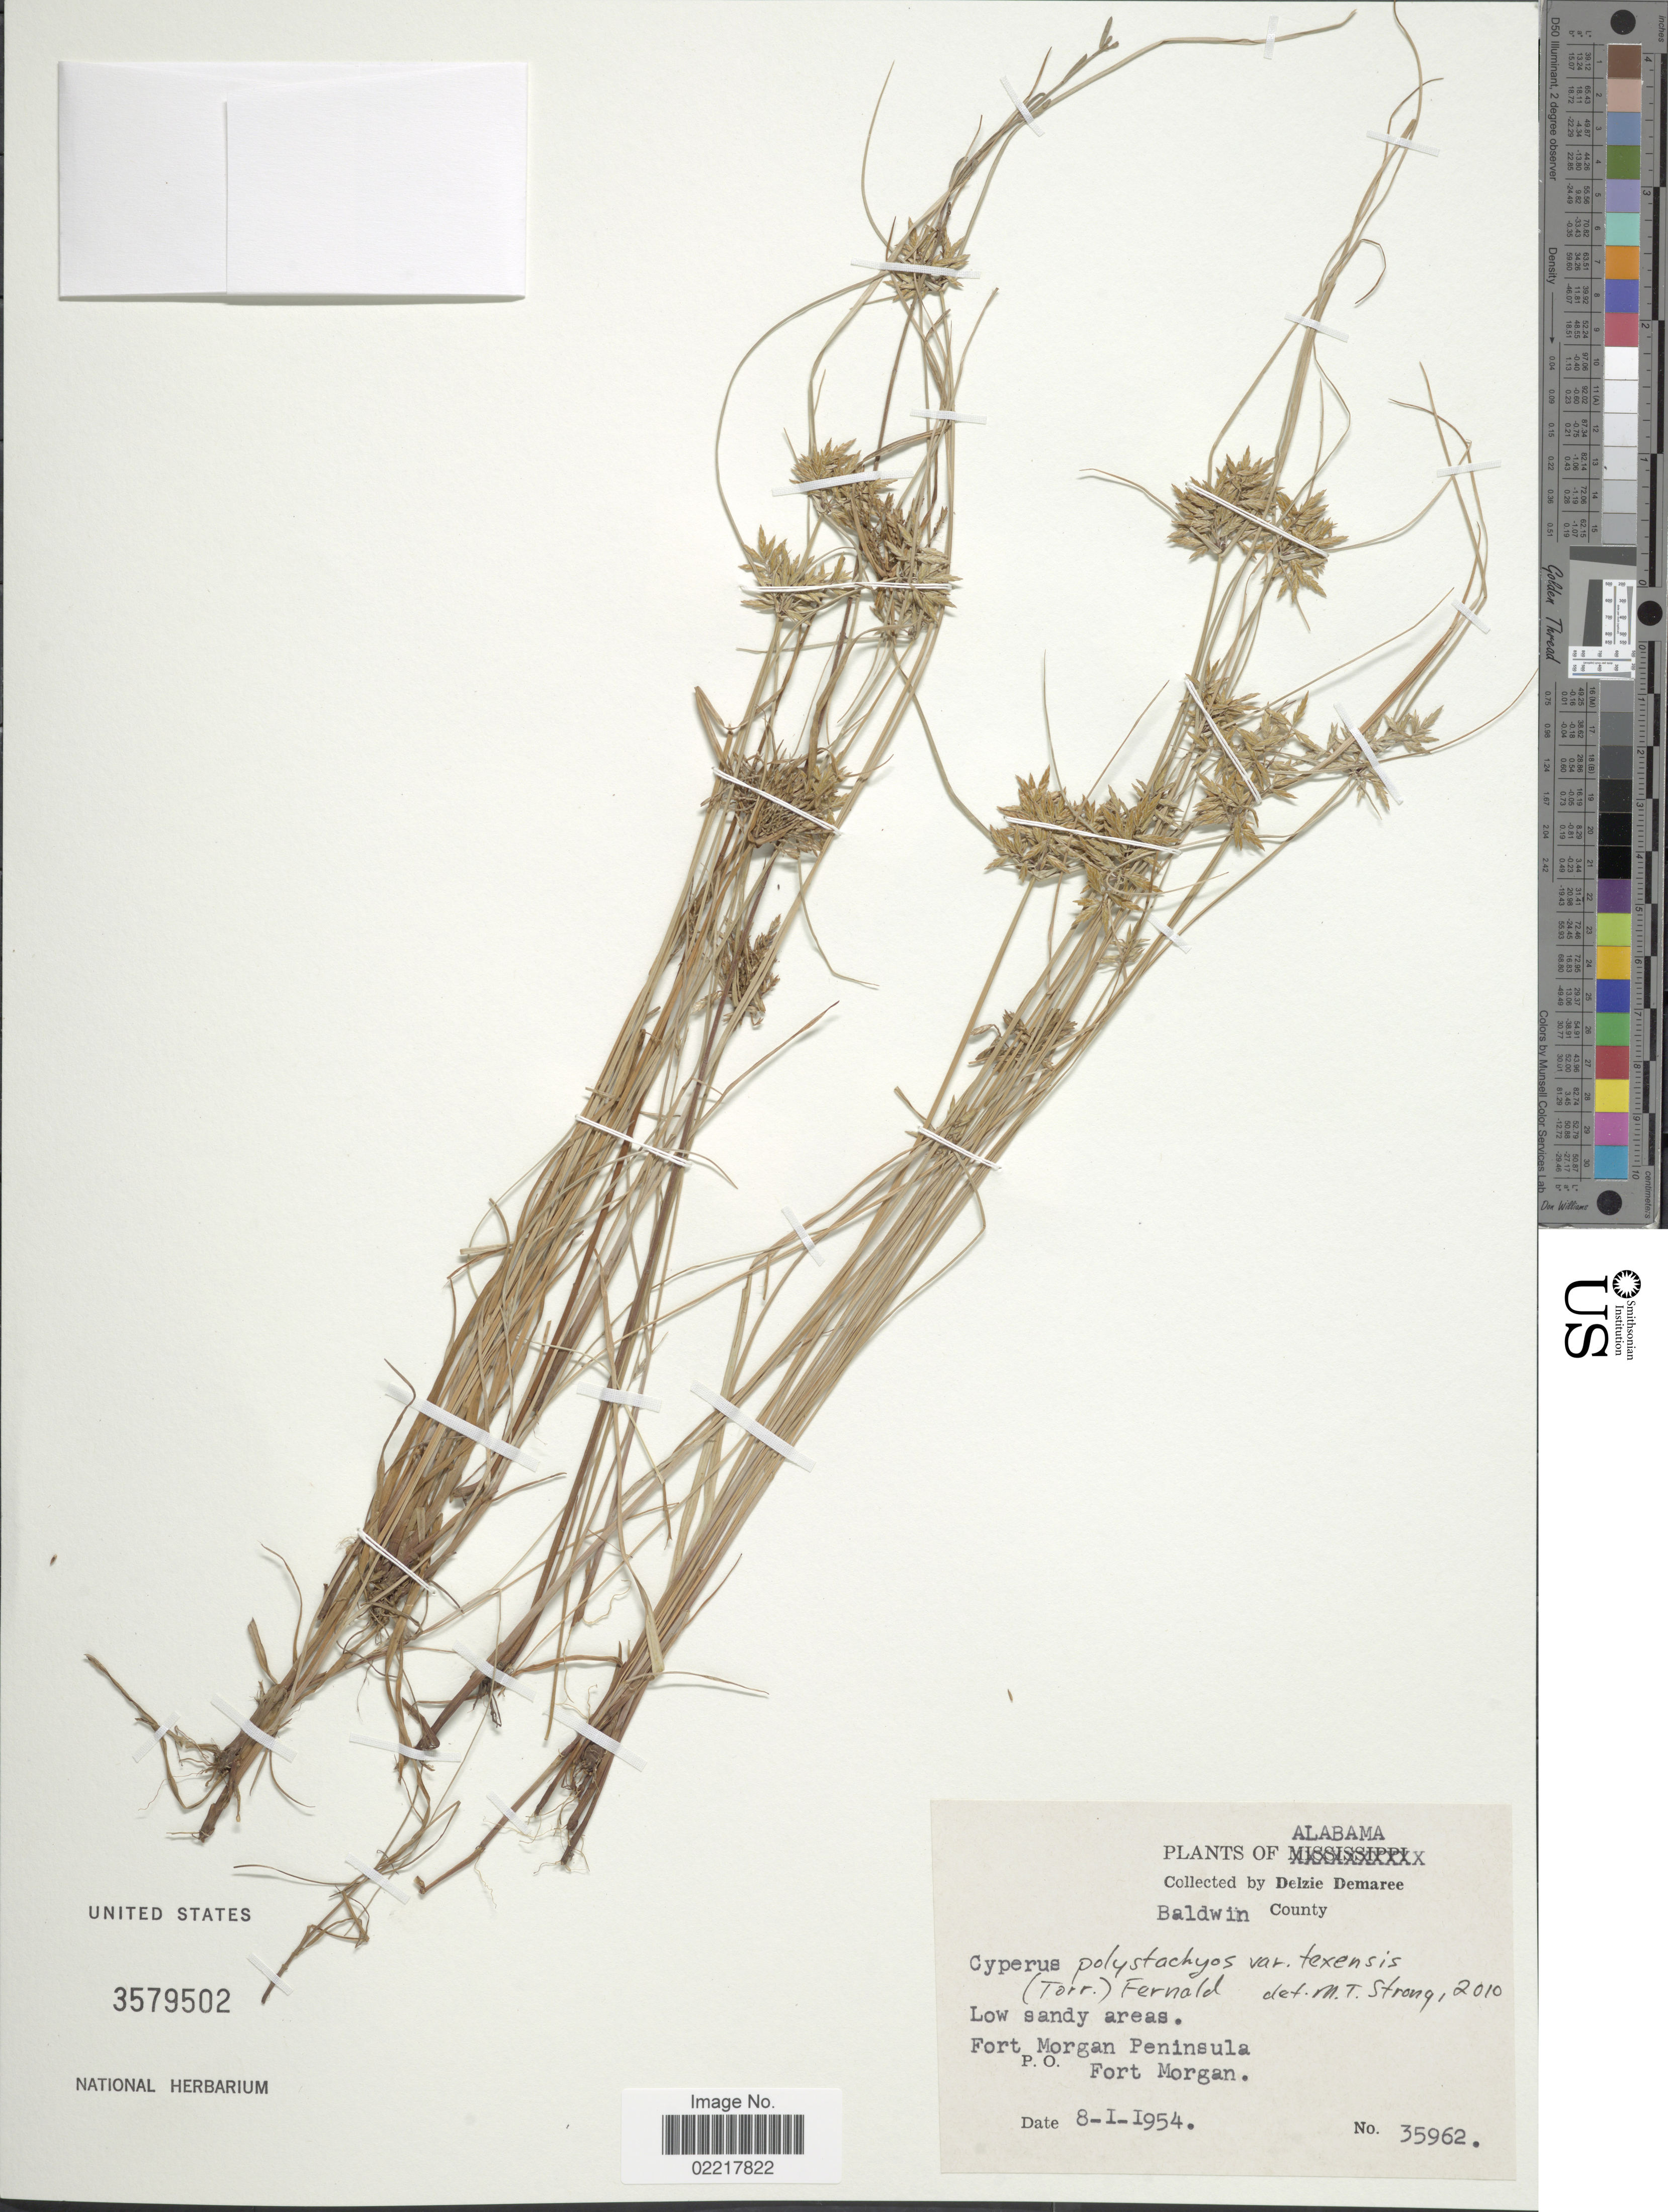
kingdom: Plantae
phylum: Tracheophyta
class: Liliopsida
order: Poales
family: Cyperaceae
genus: Cyperus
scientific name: Cyperus polystachyos var. texensis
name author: (Torr.) Fernald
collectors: D. Demaree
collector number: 35962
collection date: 1954-08-01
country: United States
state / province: Alabama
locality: Baldwin County, Low sandy areas, Fort Morgan Peninsula, P.O. Fort Morgan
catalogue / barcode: US 3579502